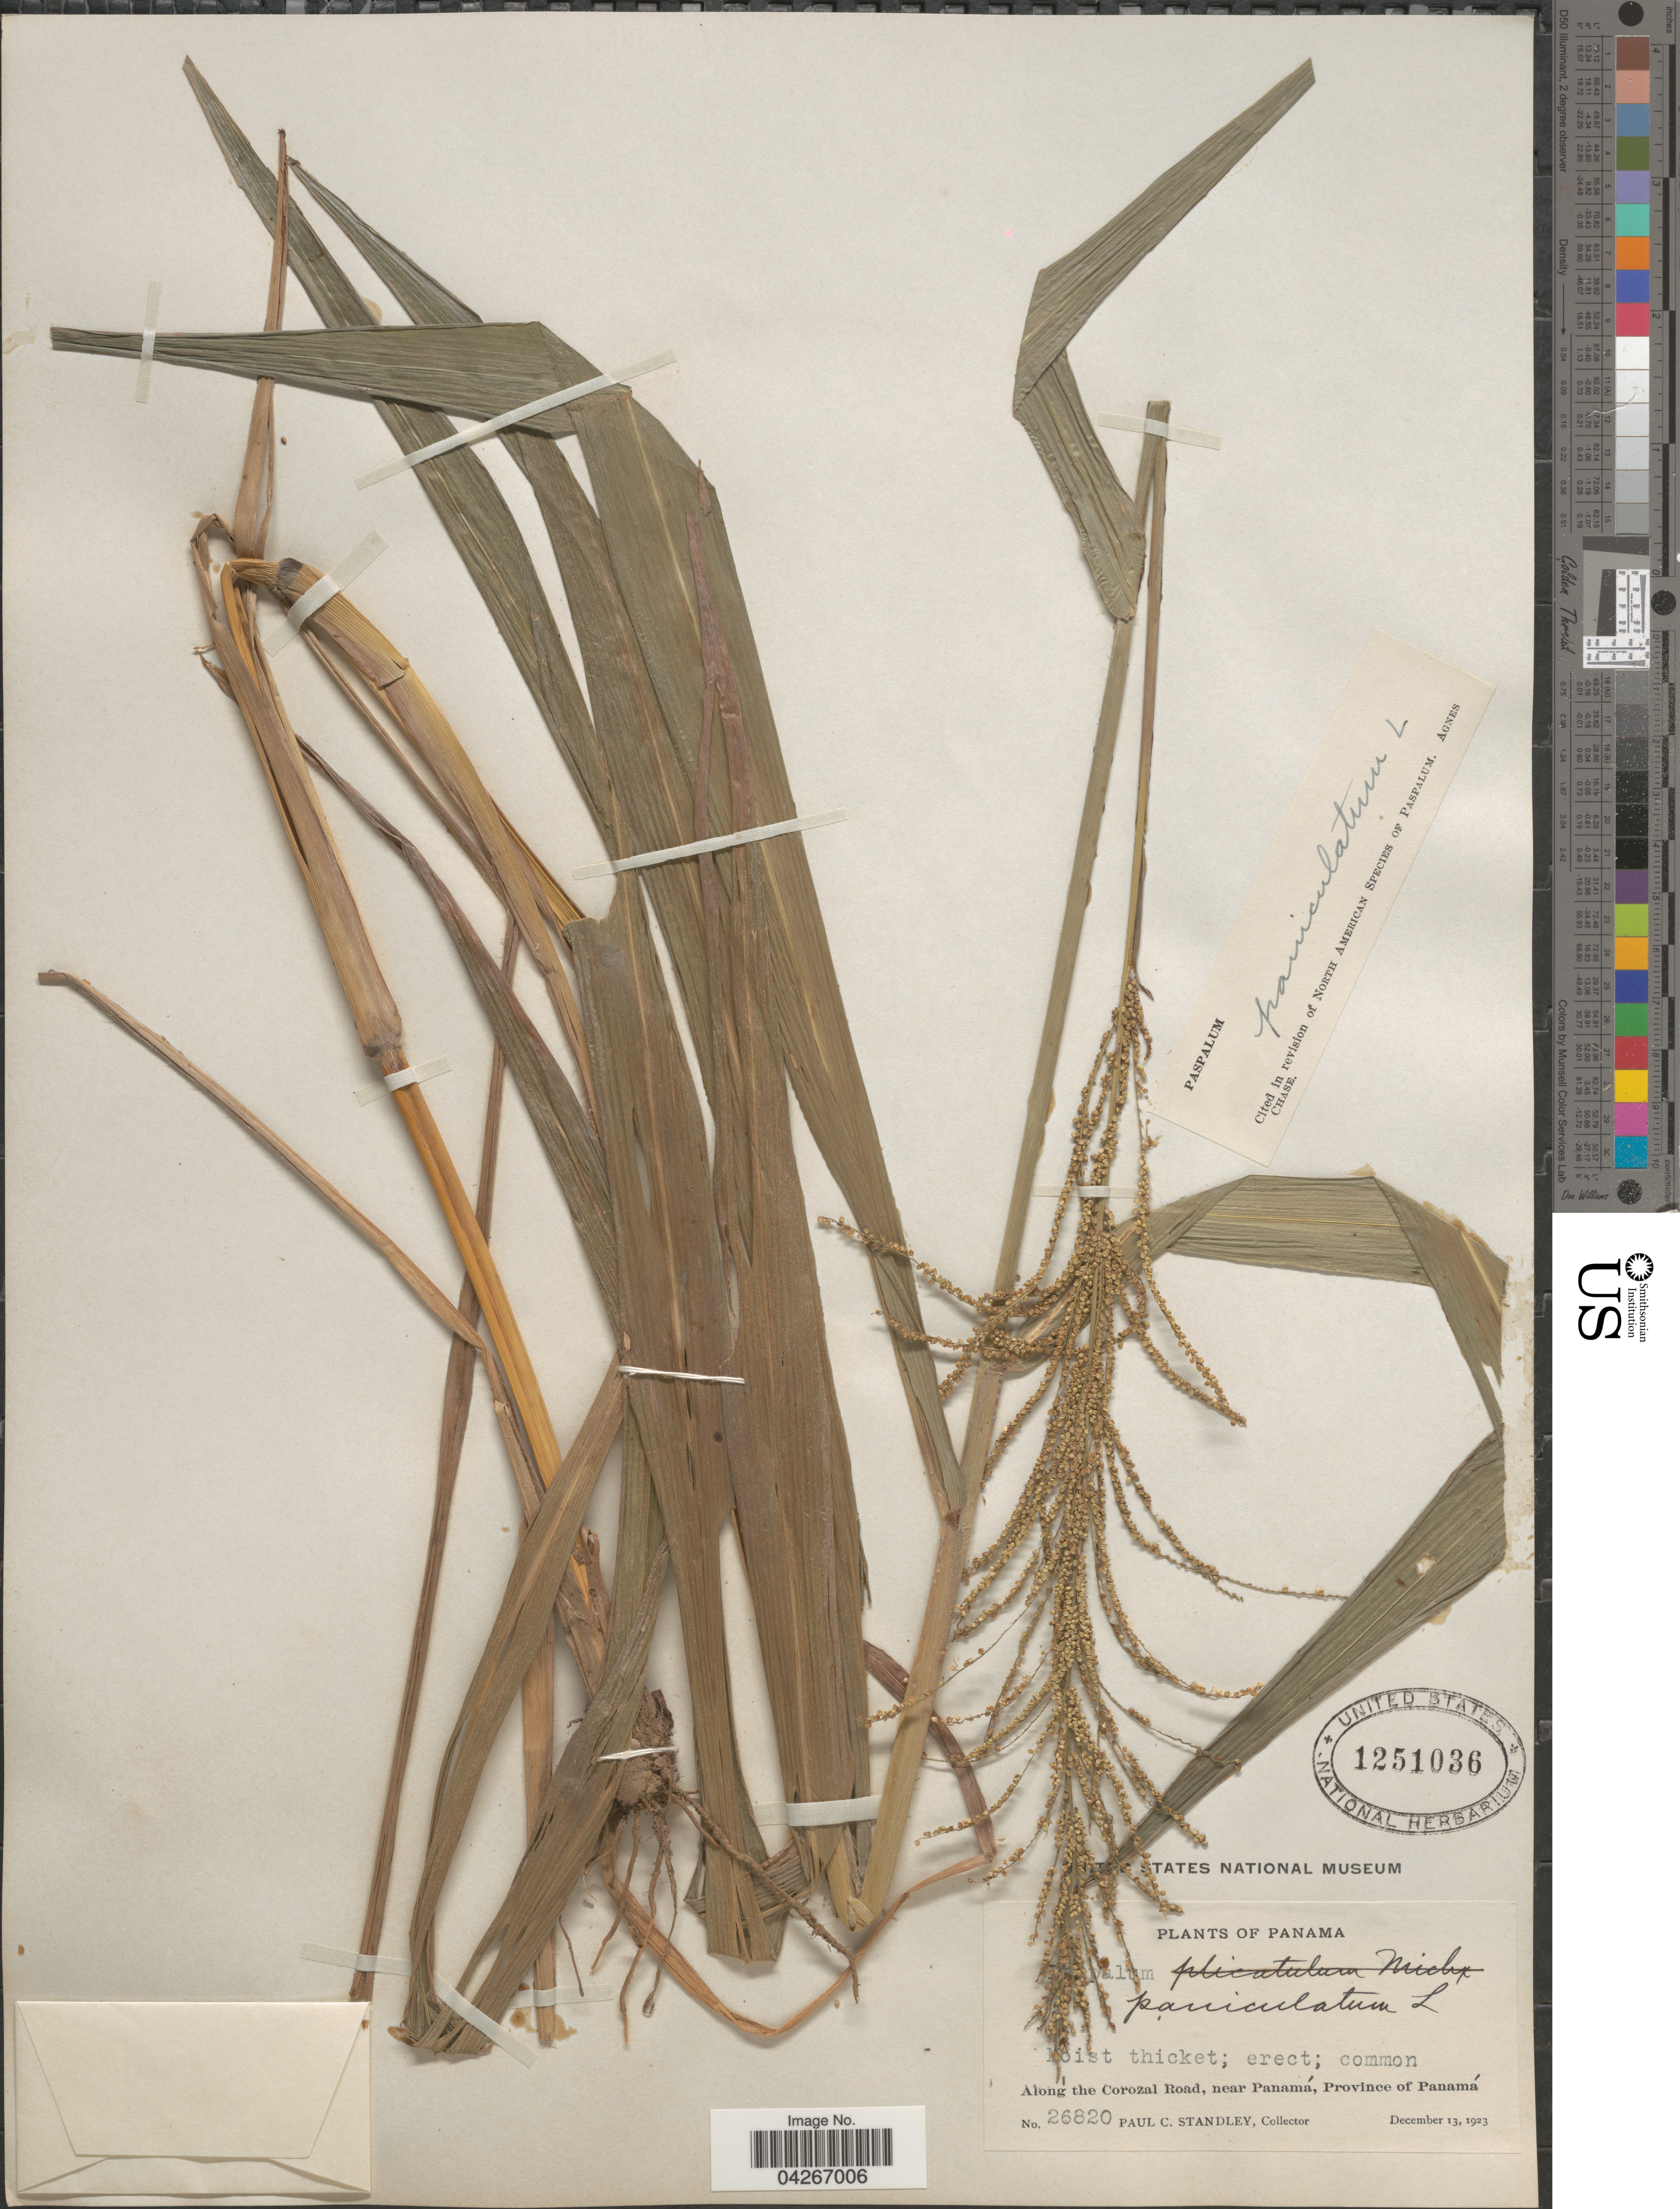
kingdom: Plantae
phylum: Tracheophyta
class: Liliopsida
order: Poales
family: Poaceae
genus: Paspalum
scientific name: Paspalum paniculatum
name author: L.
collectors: P. C. Standley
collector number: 26820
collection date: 1923-12-13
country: Panama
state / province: Panamá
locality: Along the Corozal Road, near Panamá.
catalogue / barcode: US 1251036